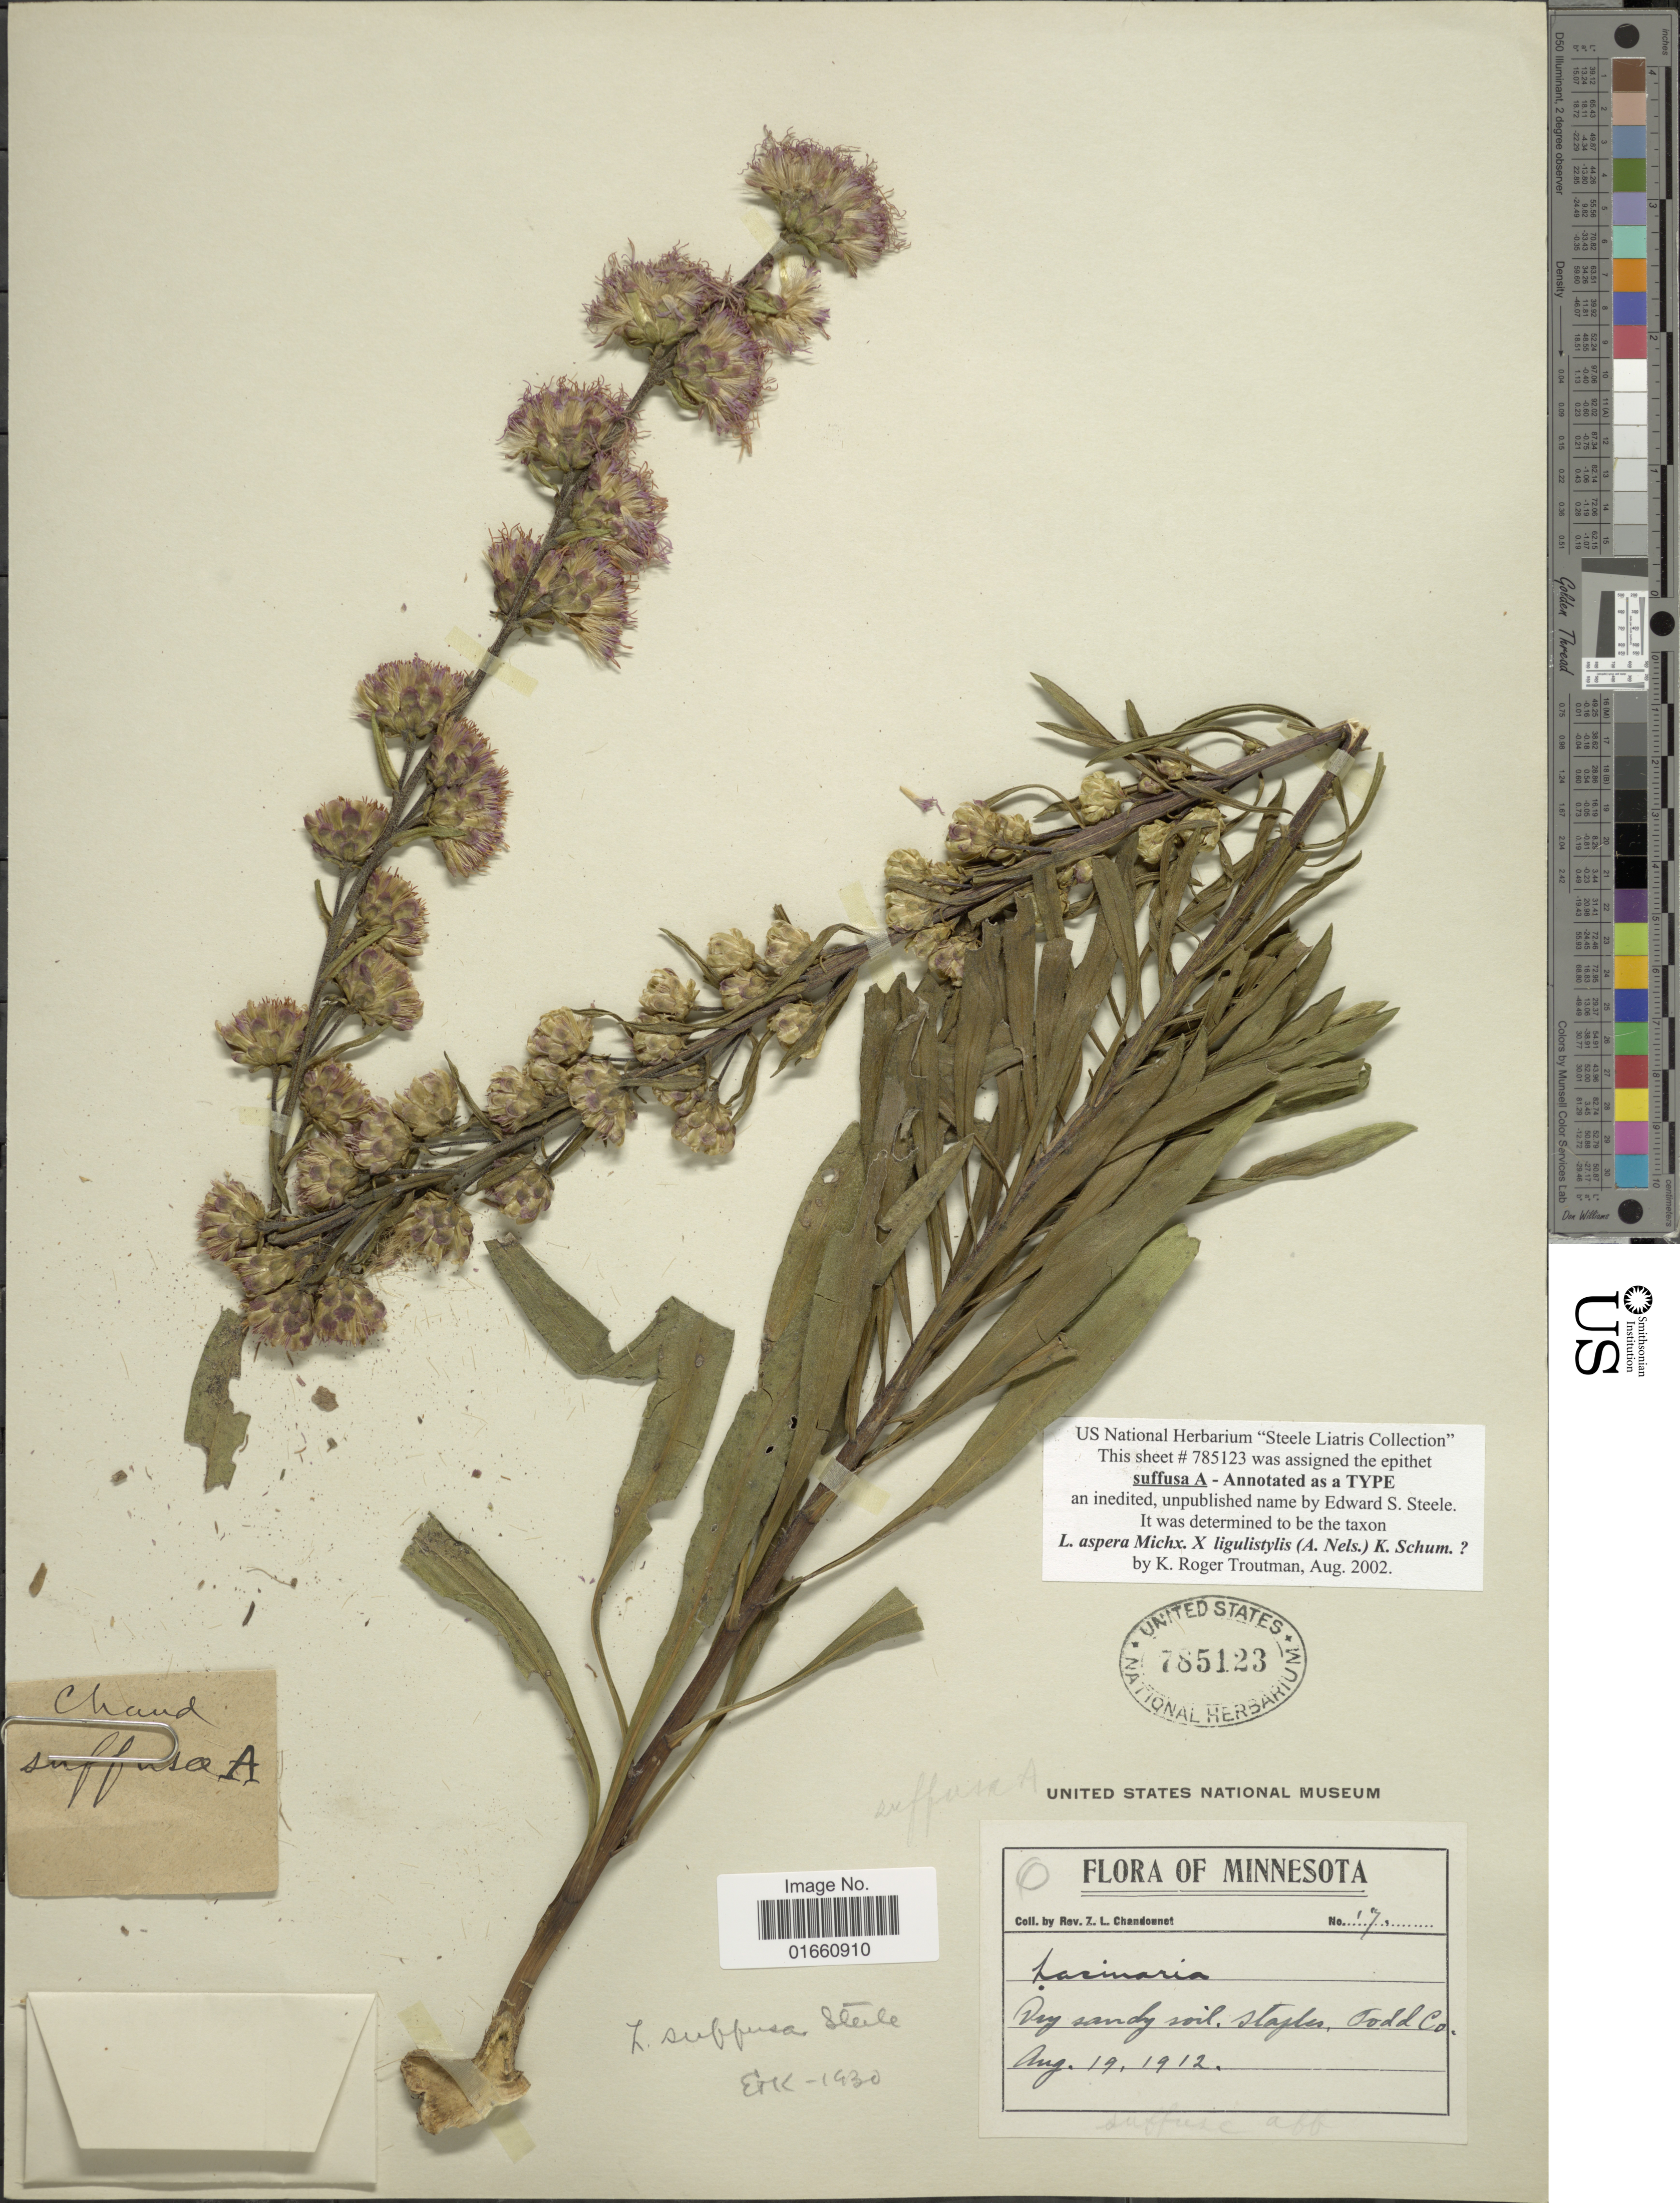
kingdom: Plantae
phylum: Tracheophyta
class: Magnoliopsida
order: Asterales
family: Asteraceae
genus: Liatris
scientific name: Liatris aspera x L. ligulistylus (A. Nelson) K. Schum.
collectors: Z. Chandonnet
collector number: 17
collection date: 1912-08-19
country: United States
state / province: Minnesota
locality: Staples, Todd Co.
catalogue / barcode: US 785123